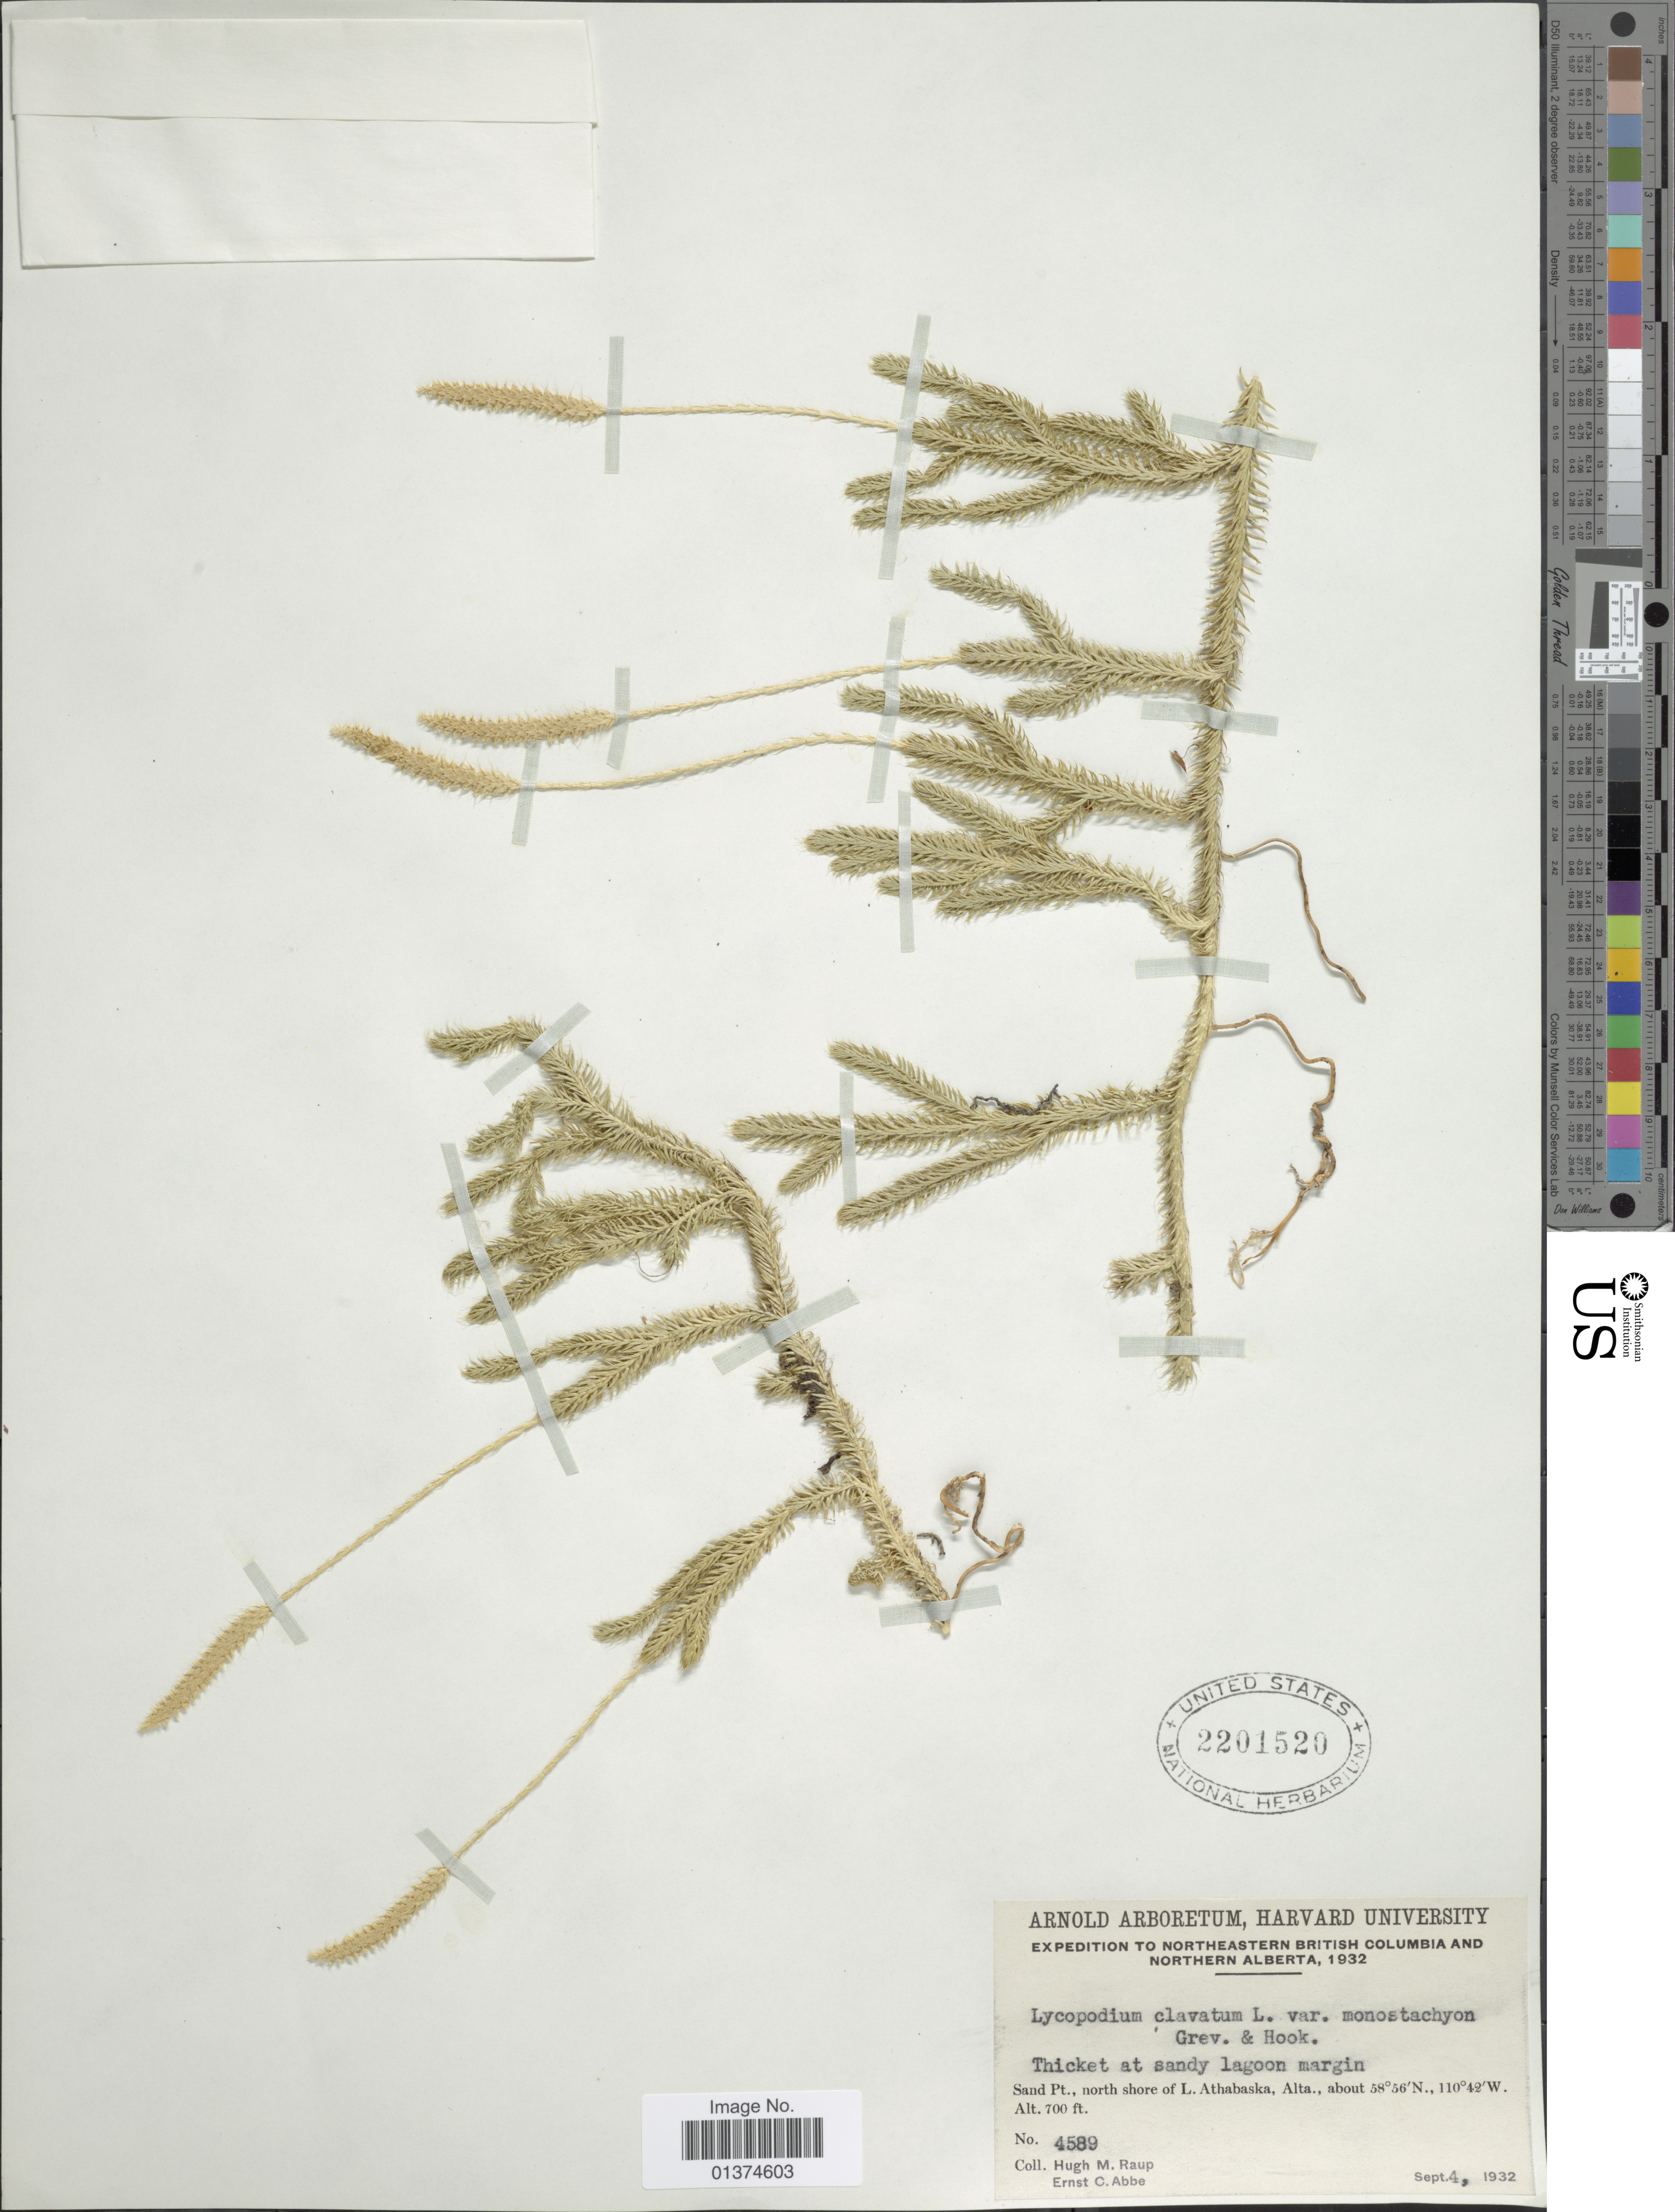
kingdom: Plantae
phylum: Tracheophyta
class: Lycopodiopsida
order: Lycopodiales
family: Lycopodiaceae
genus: Lycopodium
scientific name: Lycopodium clavatum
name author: L.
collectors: H. Raup & E. C. Abbe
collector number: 4589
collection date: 1932-09-04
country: United States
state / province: Alaska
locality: Sand Pt. north shore of L. Athabaska, Alta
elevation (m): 213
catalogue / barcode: US 2201520